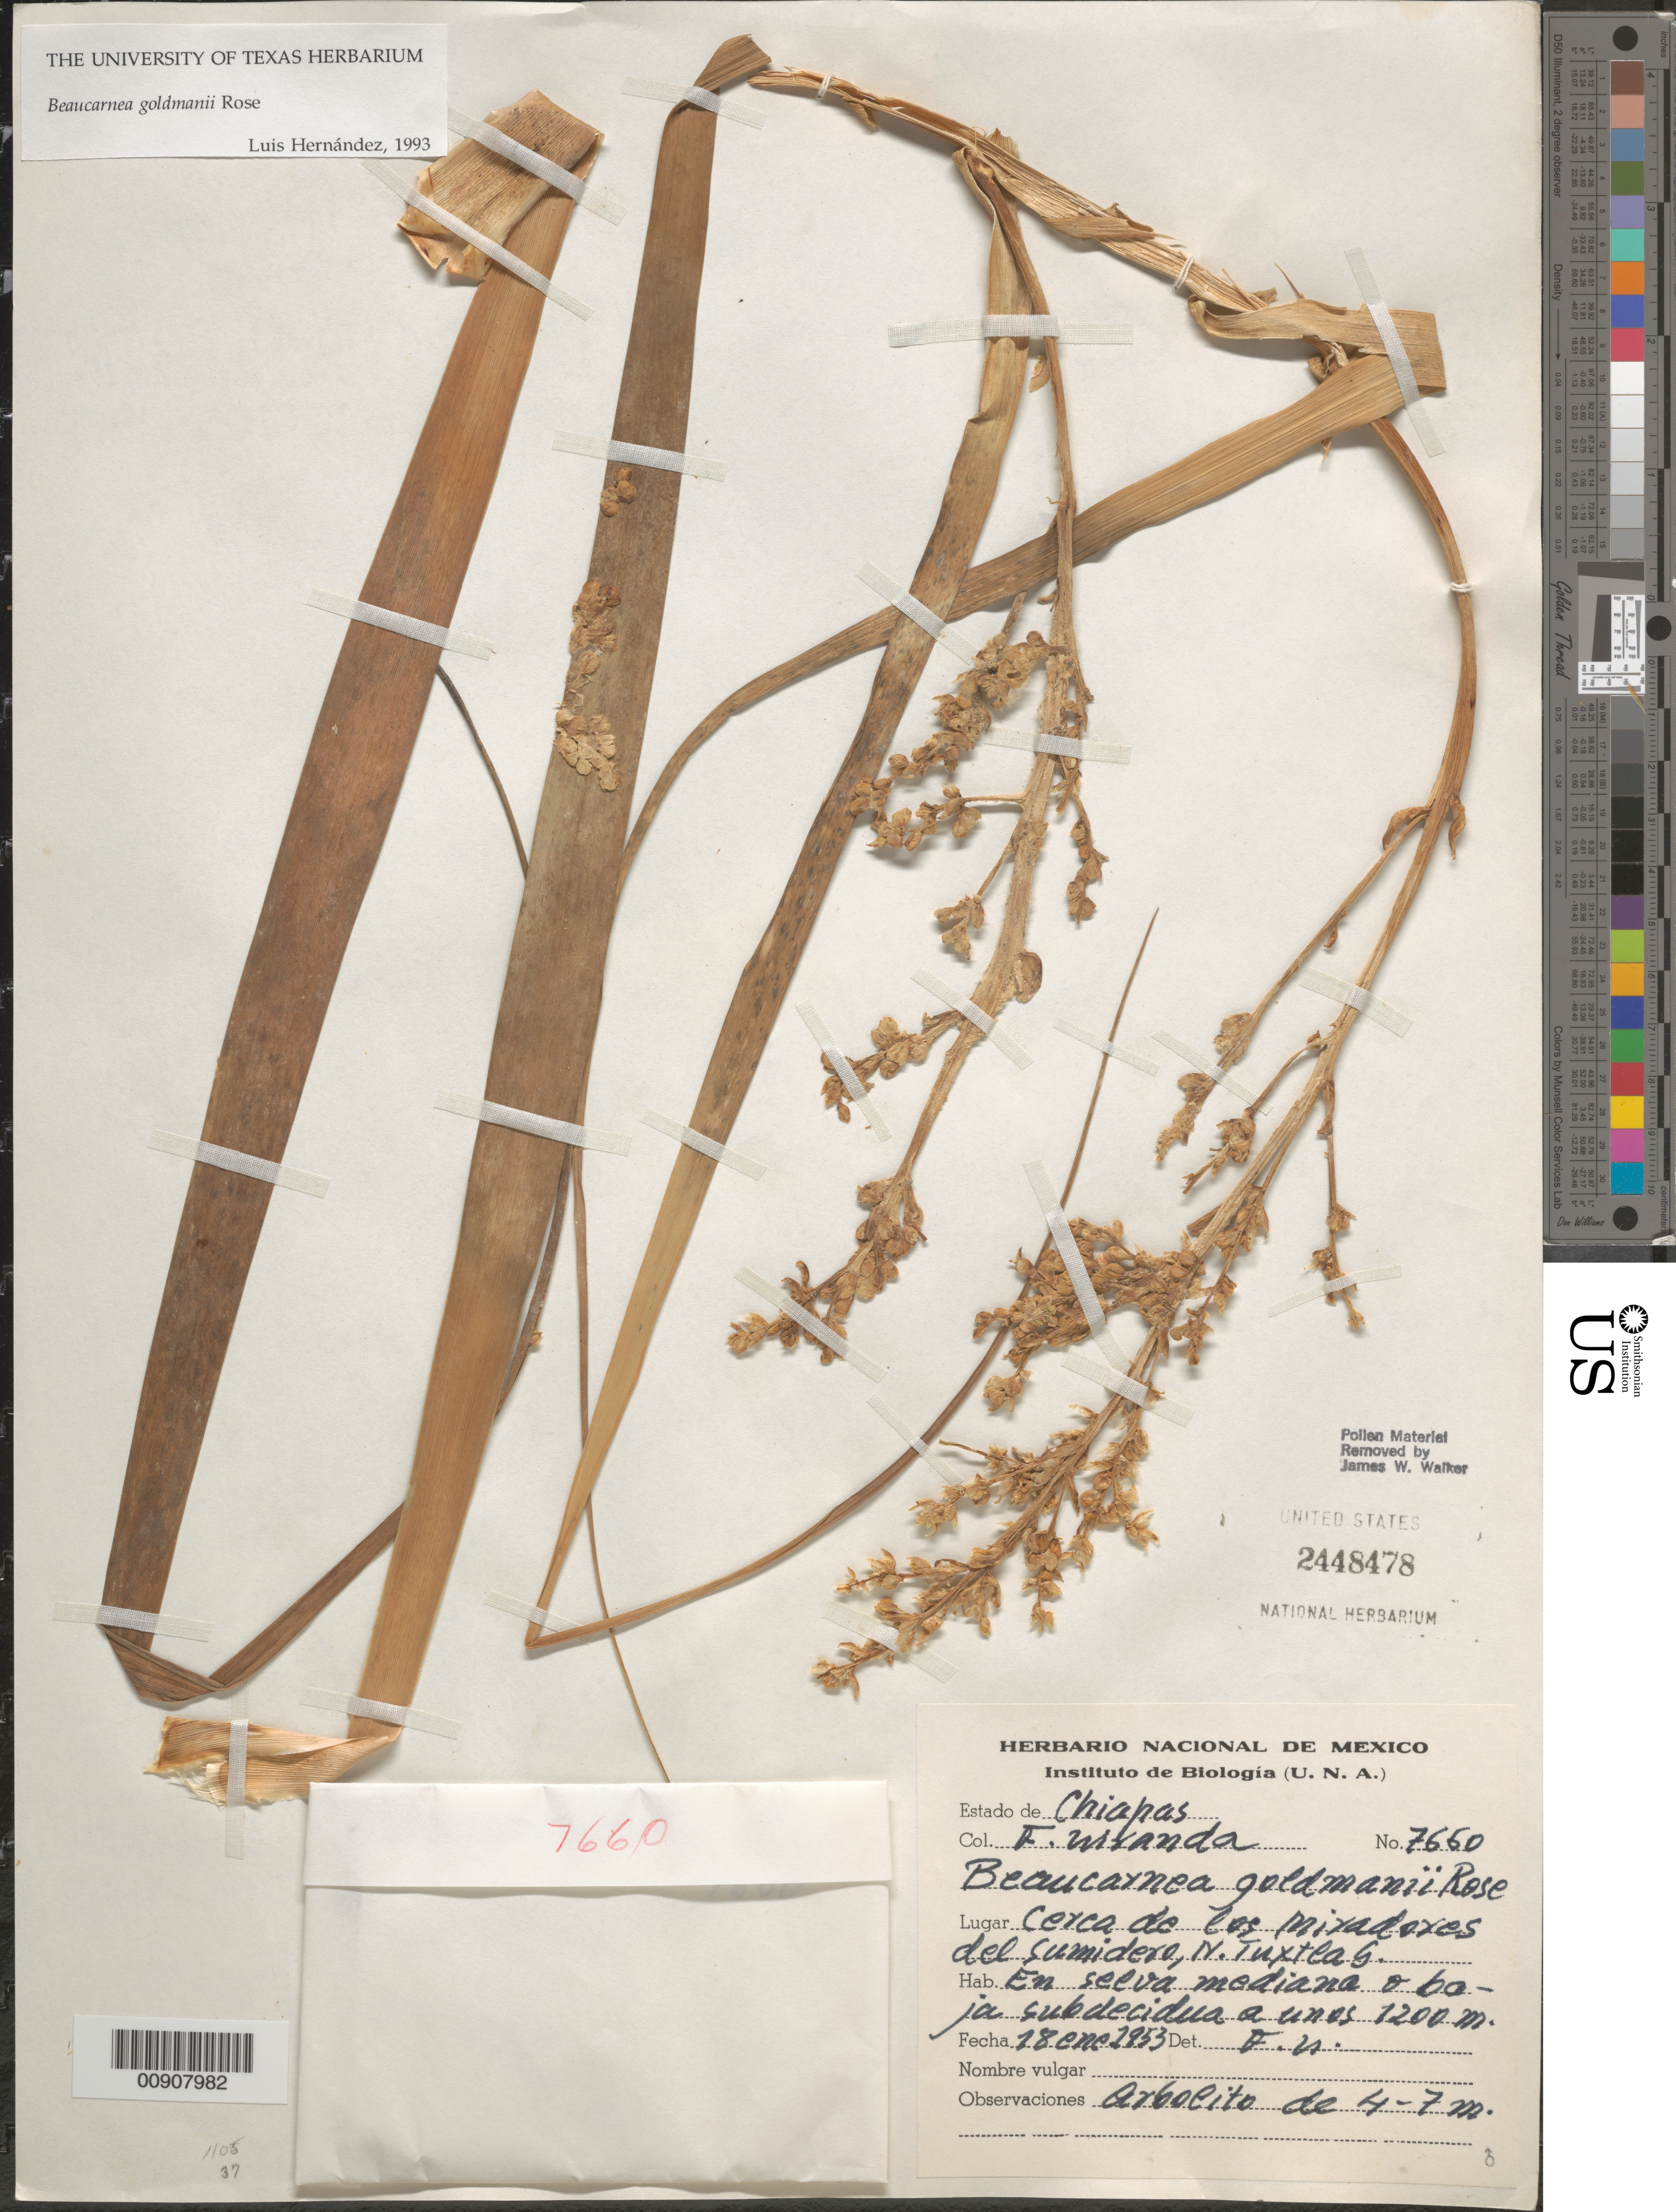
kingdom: Plantae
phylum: Tracheophyta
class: Liliopsida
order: Asparagales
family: Asparagaceae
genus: Beaucarnea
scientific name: Beaucarnea goldmanii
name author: Rose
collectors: Miranda G., F.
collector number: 7660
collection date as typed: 18 Jan 1953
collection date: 1953-01-18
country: Mexico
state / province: Chiapas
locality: Cerca de los miradores del Sumidero, N. Tuxtla Gutiérrez.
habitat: En selva mediana o baja subdecidua.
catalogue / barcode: US 2448478